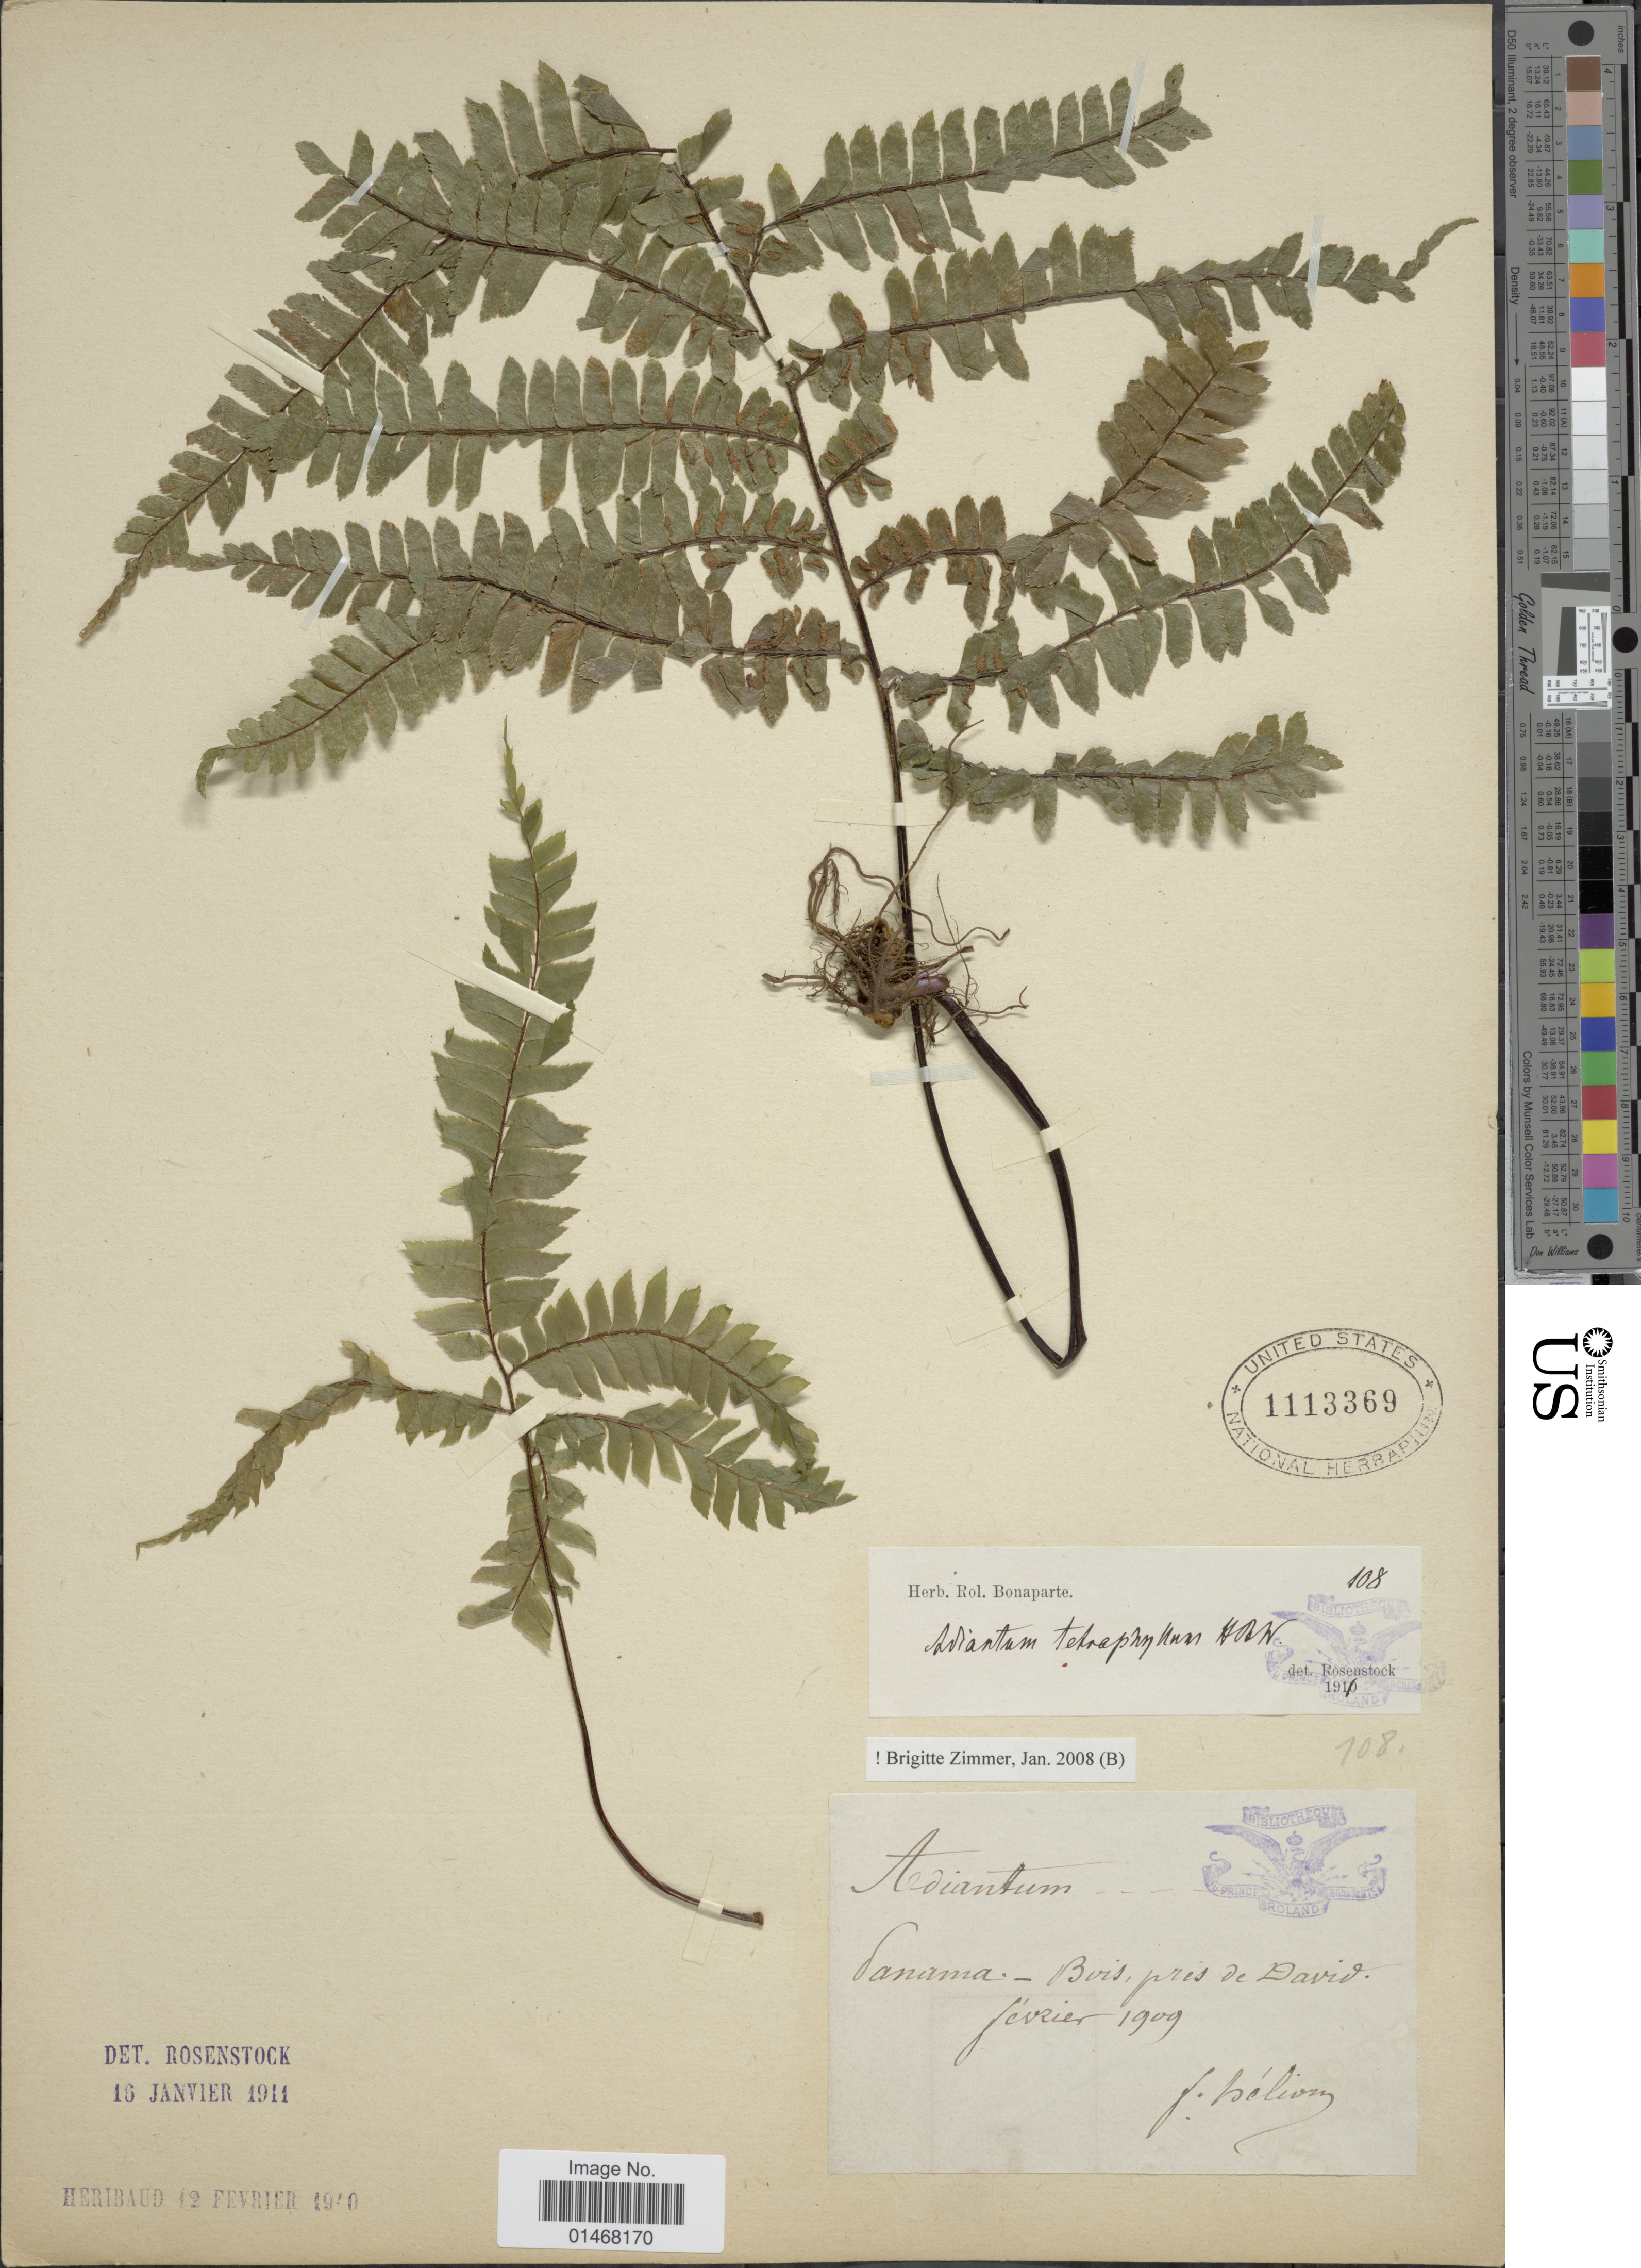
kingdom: Plantae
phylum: Tracheophyta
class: Polypodiopsida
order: Polypodiales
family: Pteridaceae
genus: Adiantum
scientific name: Adiantum tetraphyllum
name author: Humb. & Bonpl. ex Willd.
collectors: F. Hélion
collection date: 1909-02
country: Panama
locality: Bois pres de David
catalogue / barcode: US 1113369